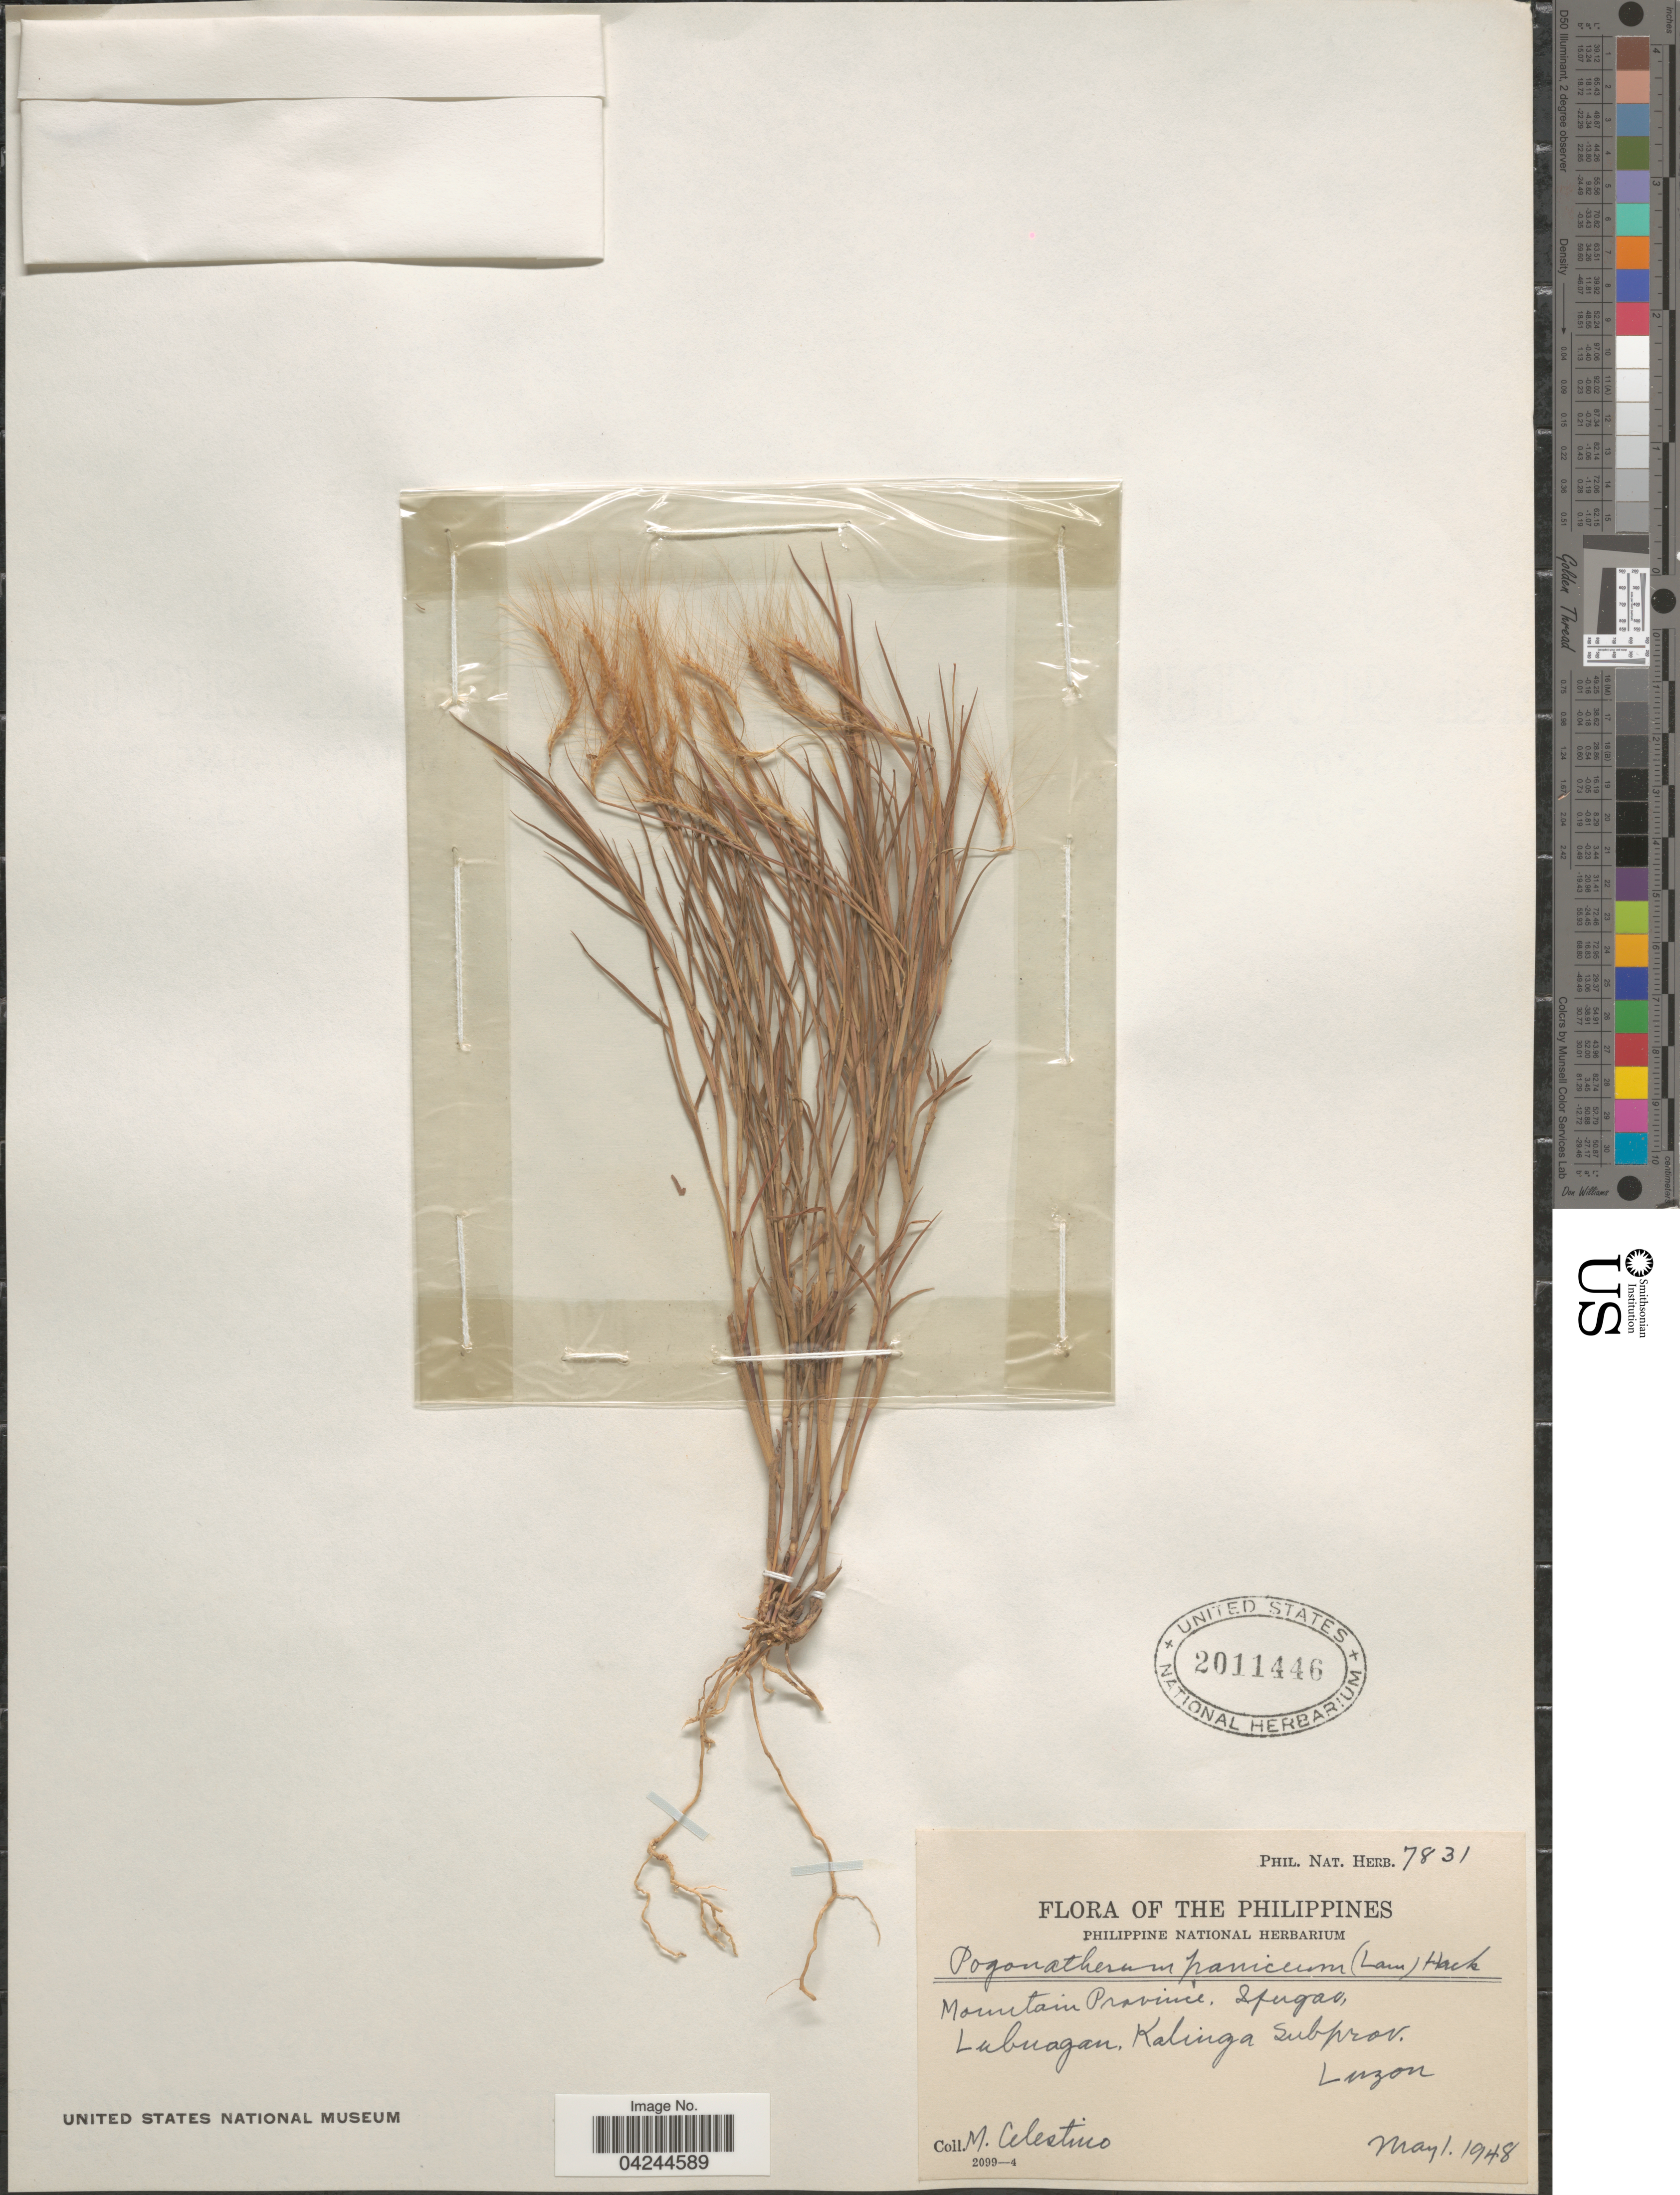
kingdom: Plantae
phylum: Tracheophyta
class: Liliopsida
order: Poales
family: Poaceae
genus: Pogonatherum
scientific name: Pogonatherum crinitum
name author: (Thunb.) Kunth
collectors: M. Celestino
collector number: Phil. Nat. Herb. 7831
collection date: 1948-05-01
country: Philippines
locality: Mountain Province. Ifugao, Lubuagan. Kalinga Subprov. Luzon.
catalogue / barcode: US 2011446